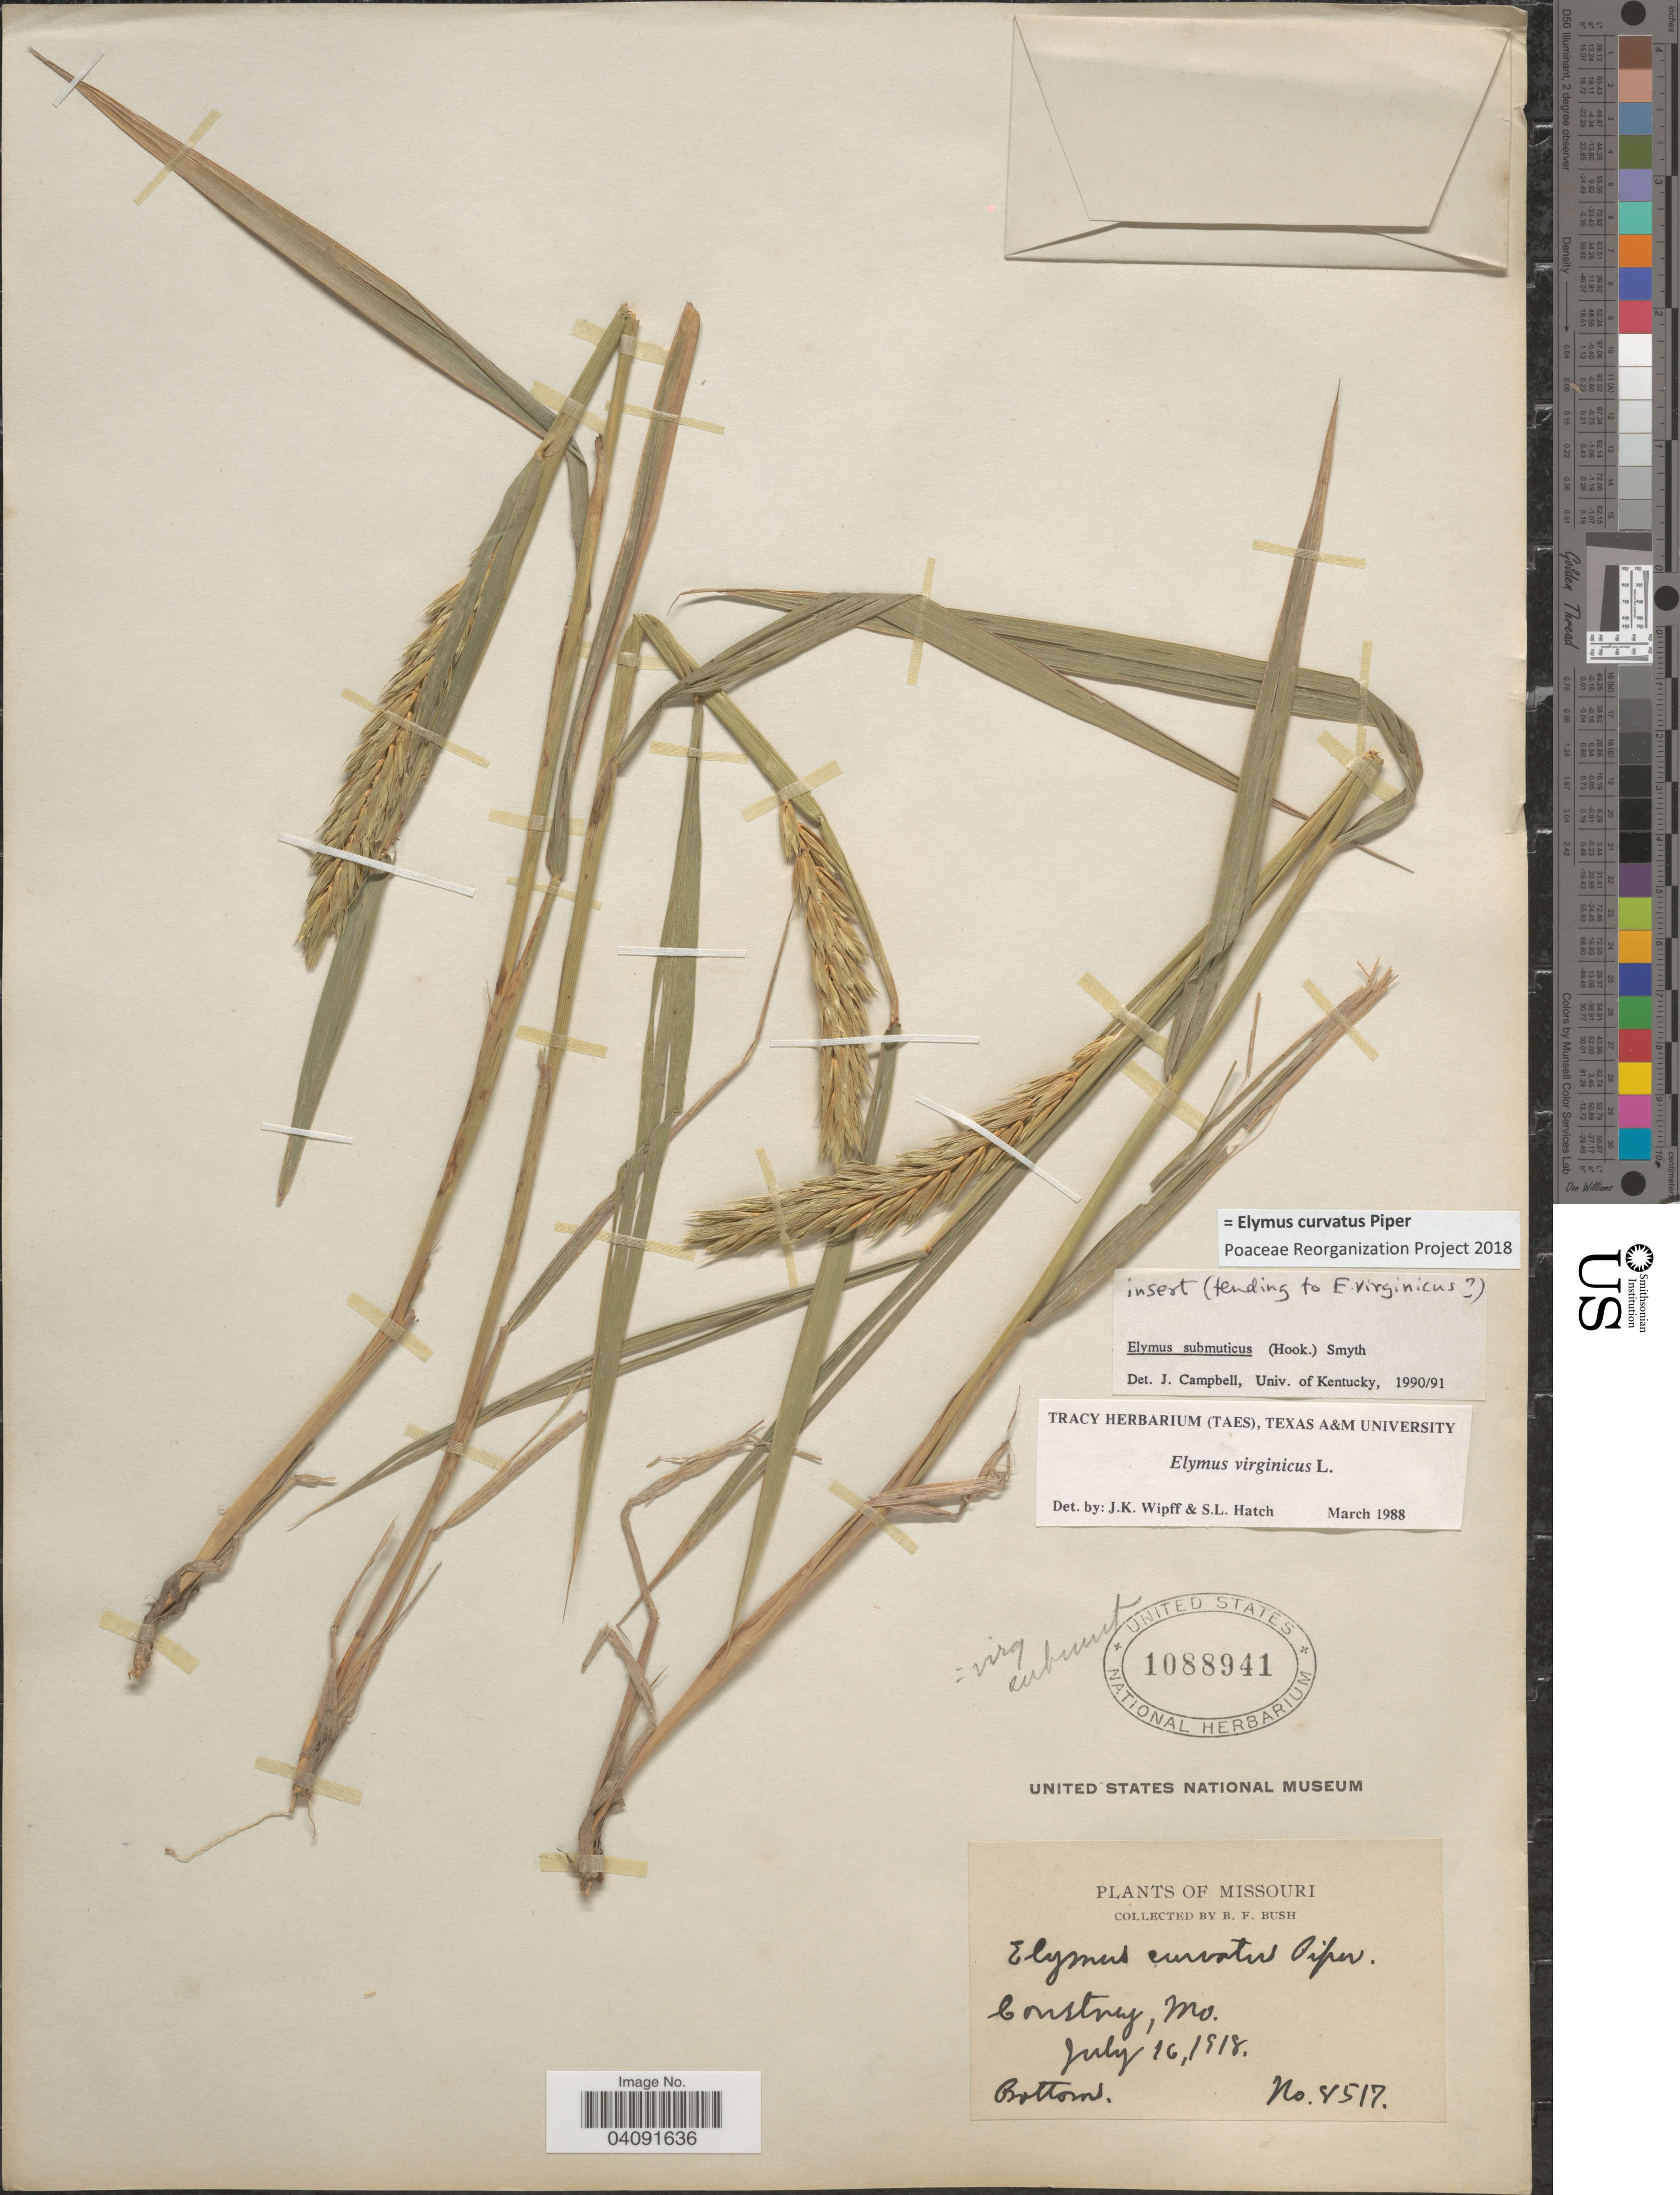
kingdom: Plantae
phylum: Tracheophyta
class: Liliopsida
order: Poales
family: Poaceae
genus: Elymus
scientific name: Elymus curvatus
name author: Piper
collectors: B. F. Bush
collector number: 8517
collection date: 1918-07-16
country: United States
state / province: Missouri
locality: Courtney.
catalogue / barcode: US 1088941